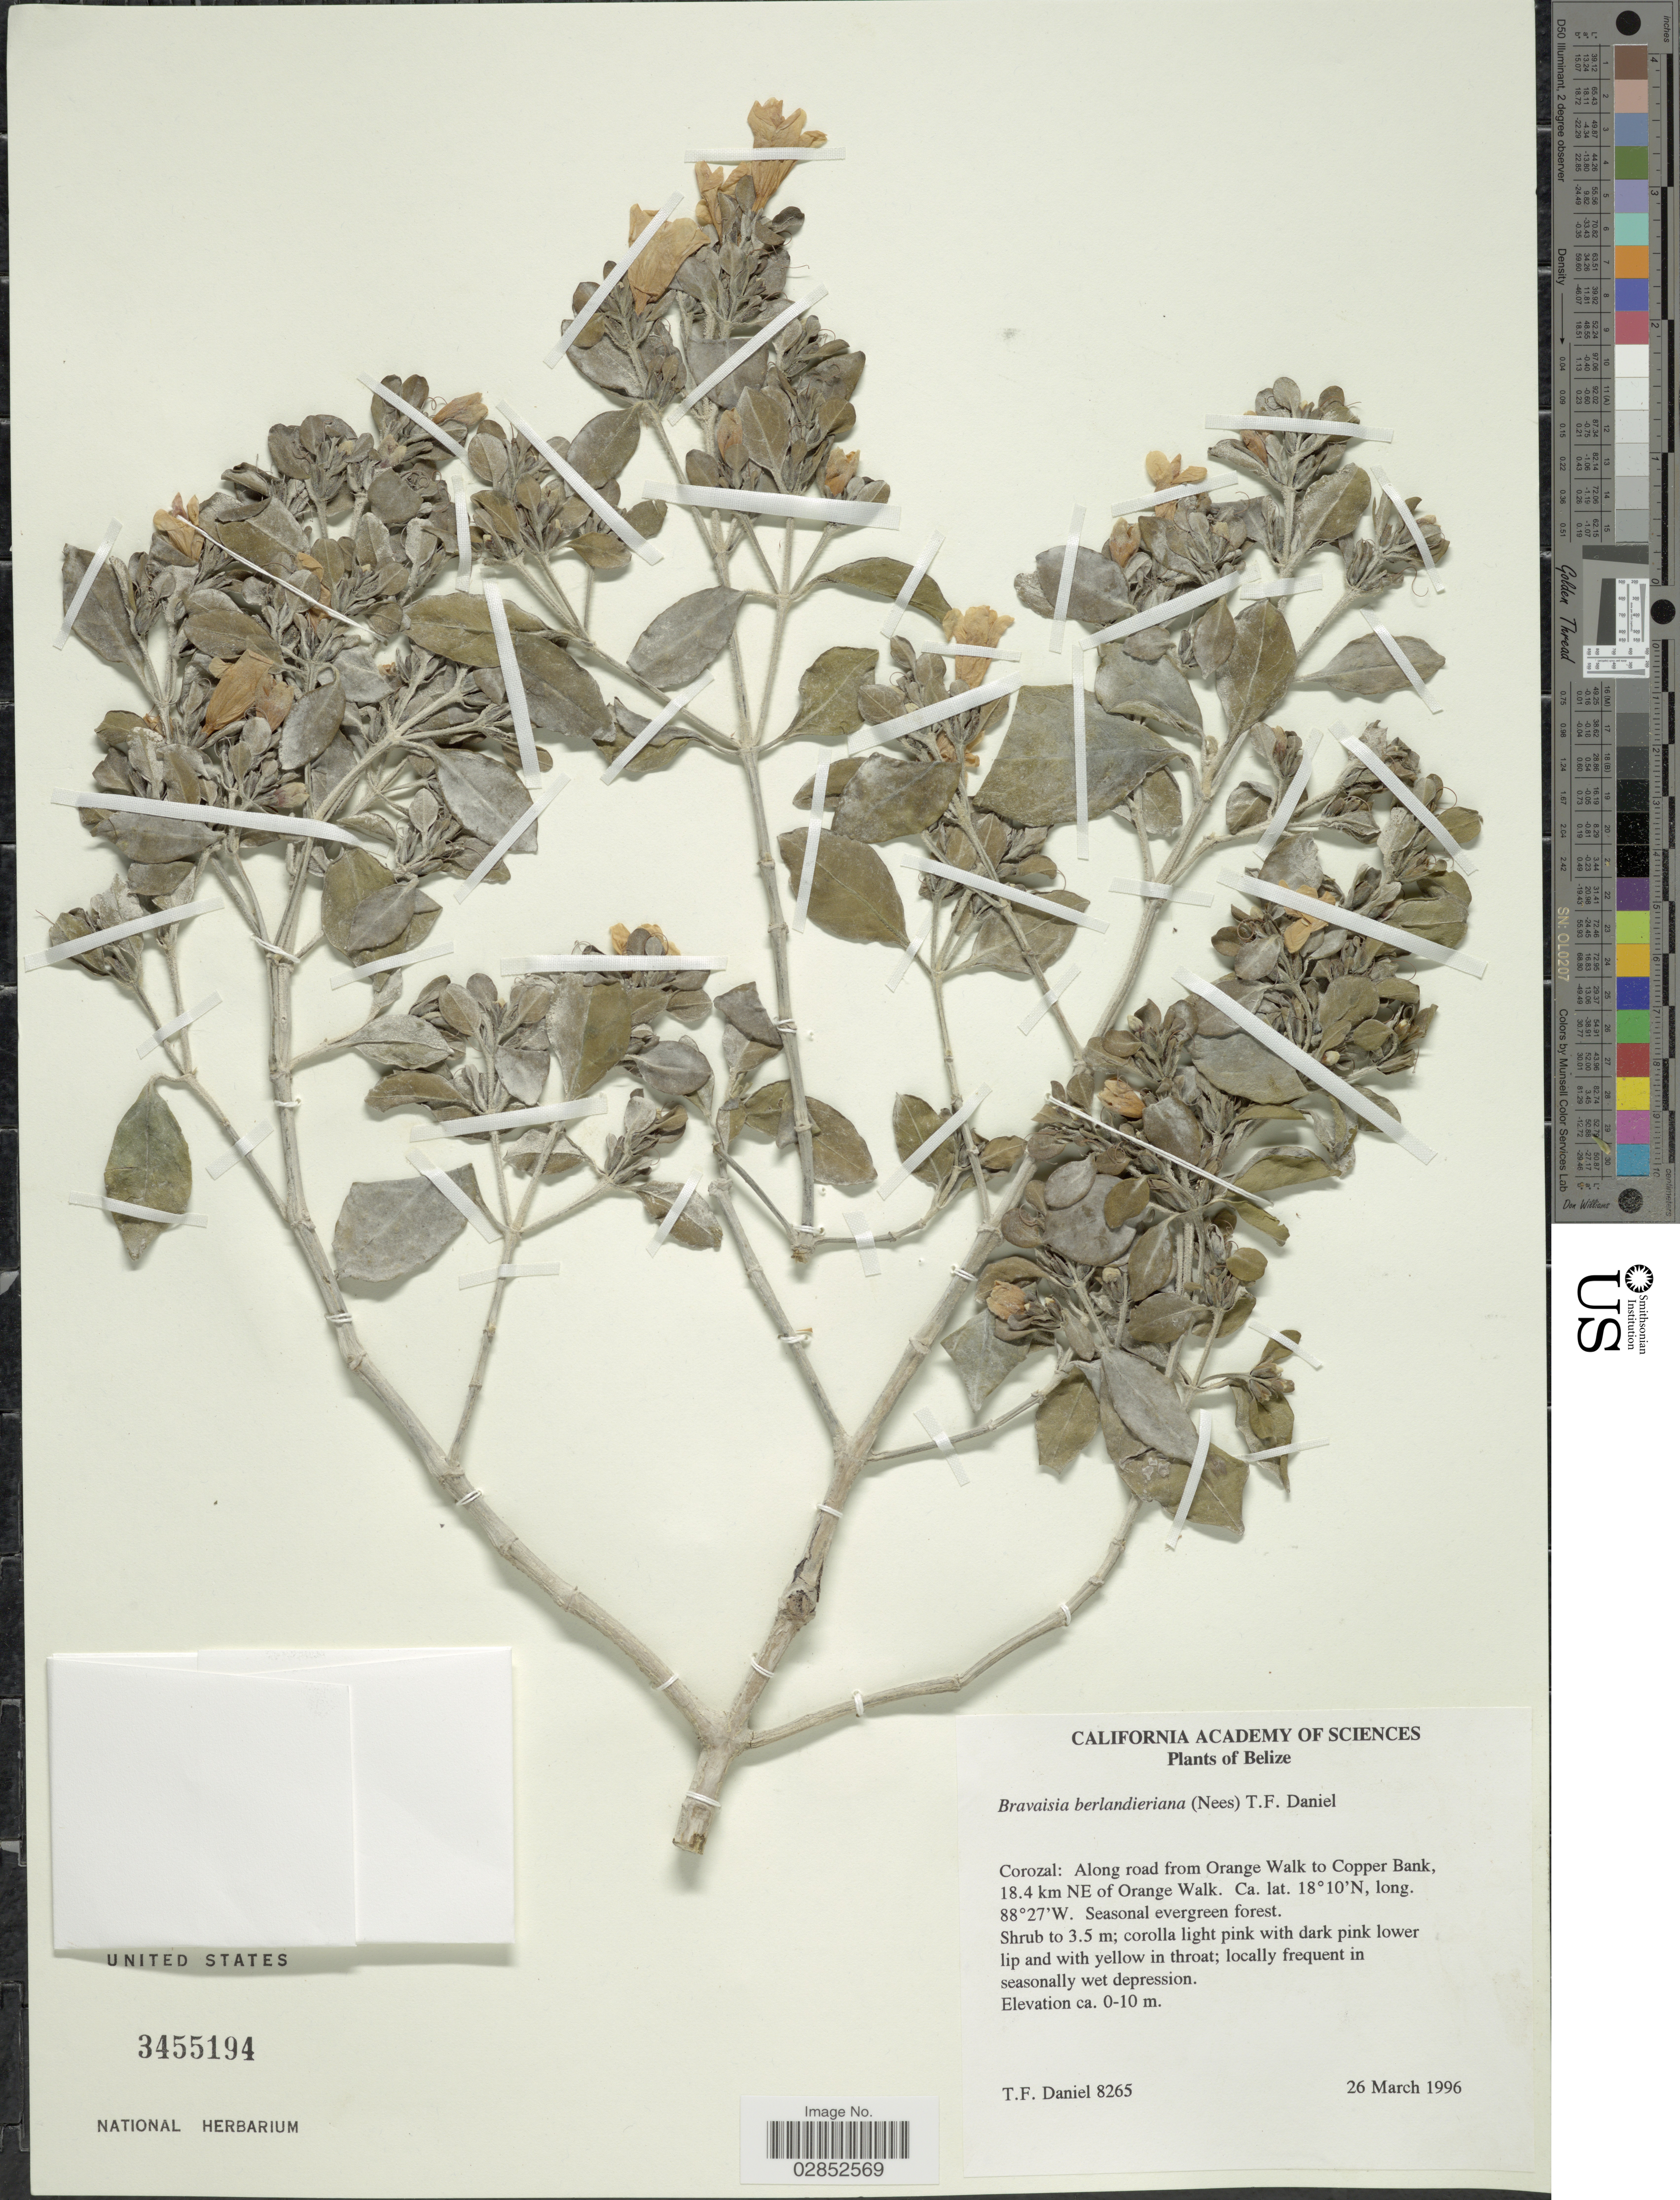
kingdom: Plantae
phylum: Tracheophyta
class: Magnoliopsida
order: Lamiales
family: Acanthaceae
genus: Bravaisia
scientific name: Bravaisia berlandieriana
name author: (Nees) T.F. Daniel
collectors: T. F. Daniel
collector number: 8265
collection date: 1996-03-26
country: Belize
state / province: Corozal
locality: Along road from Orange Walk to Copper Bank, 18.4 km NE of Orange Walk.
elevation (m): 0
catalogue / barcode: US 3455194